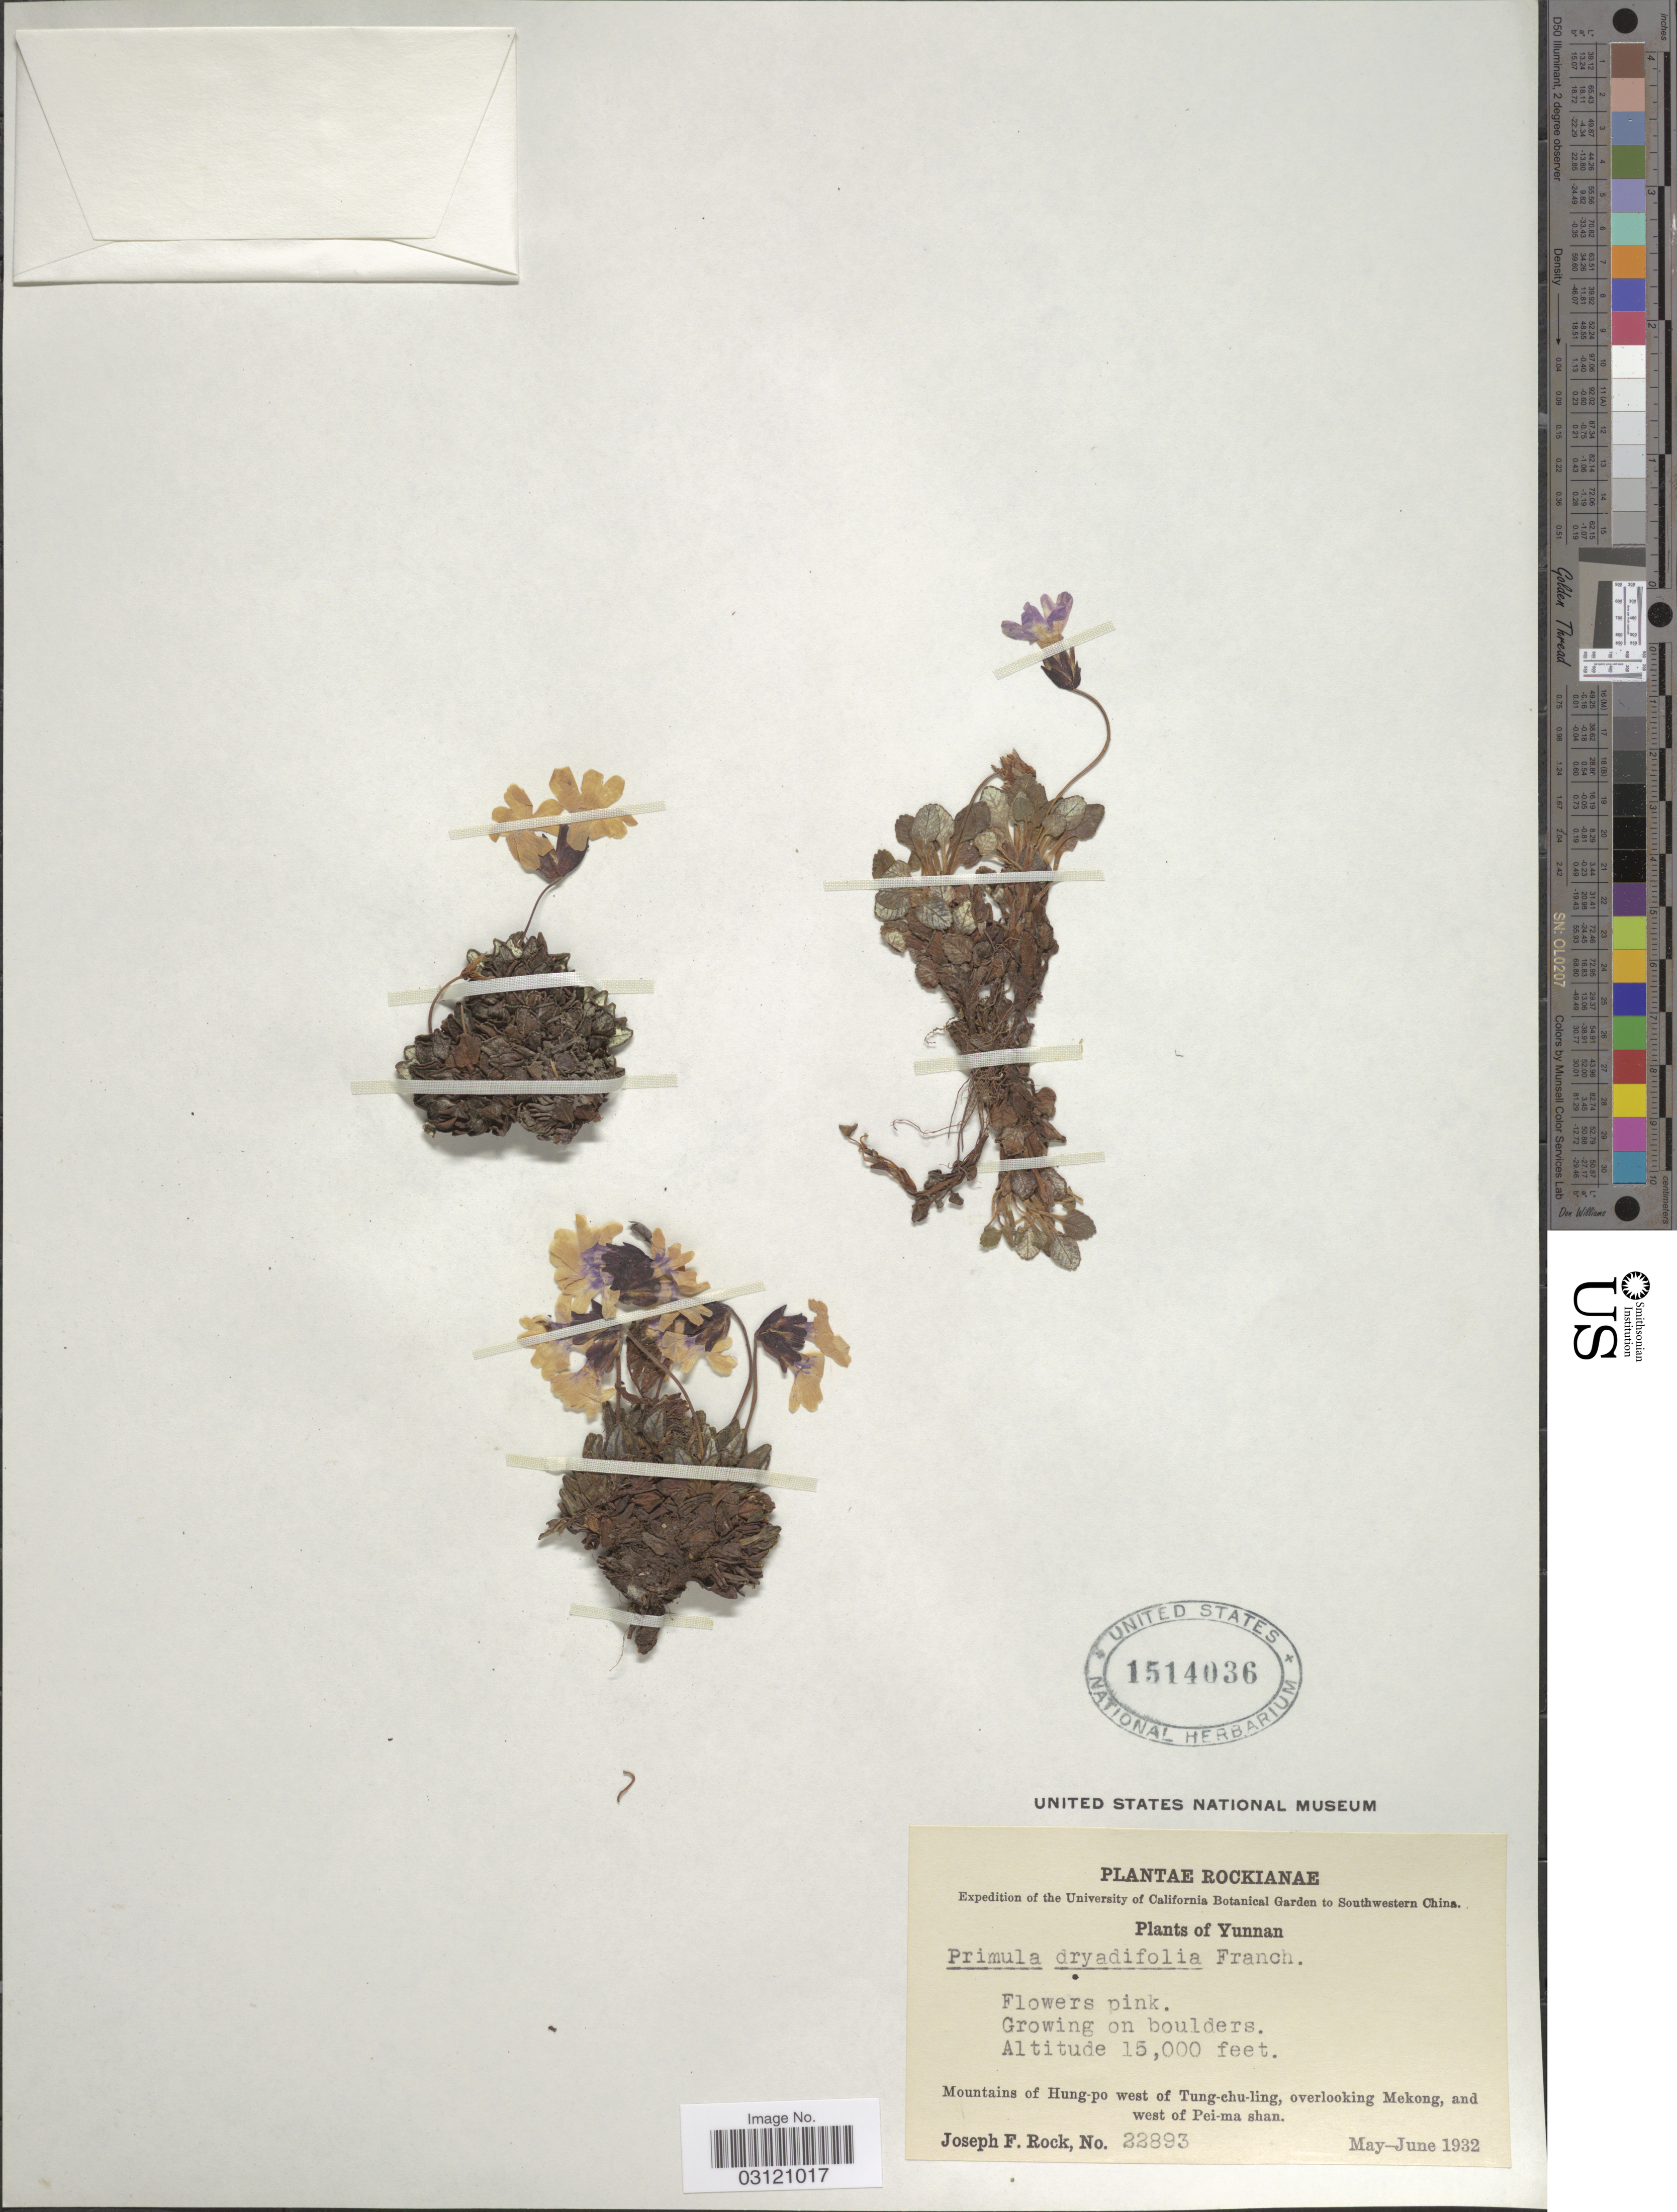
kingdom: Plantae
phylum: Tracheophyta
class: Magnoliopsida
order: Ericales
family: Primulaceae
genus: Primula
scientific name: Primula dryadifolia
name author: Franch.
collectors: J. F. Rock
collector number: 22893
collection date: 1932-05/1932-06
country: China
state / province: Yunnan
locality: Southwestern China. Mountains of Hung-po west of Tung-chu-ling, overlooking Mekong, and west of Pei-ma shan.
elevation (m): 4572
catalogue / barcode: US 1514036